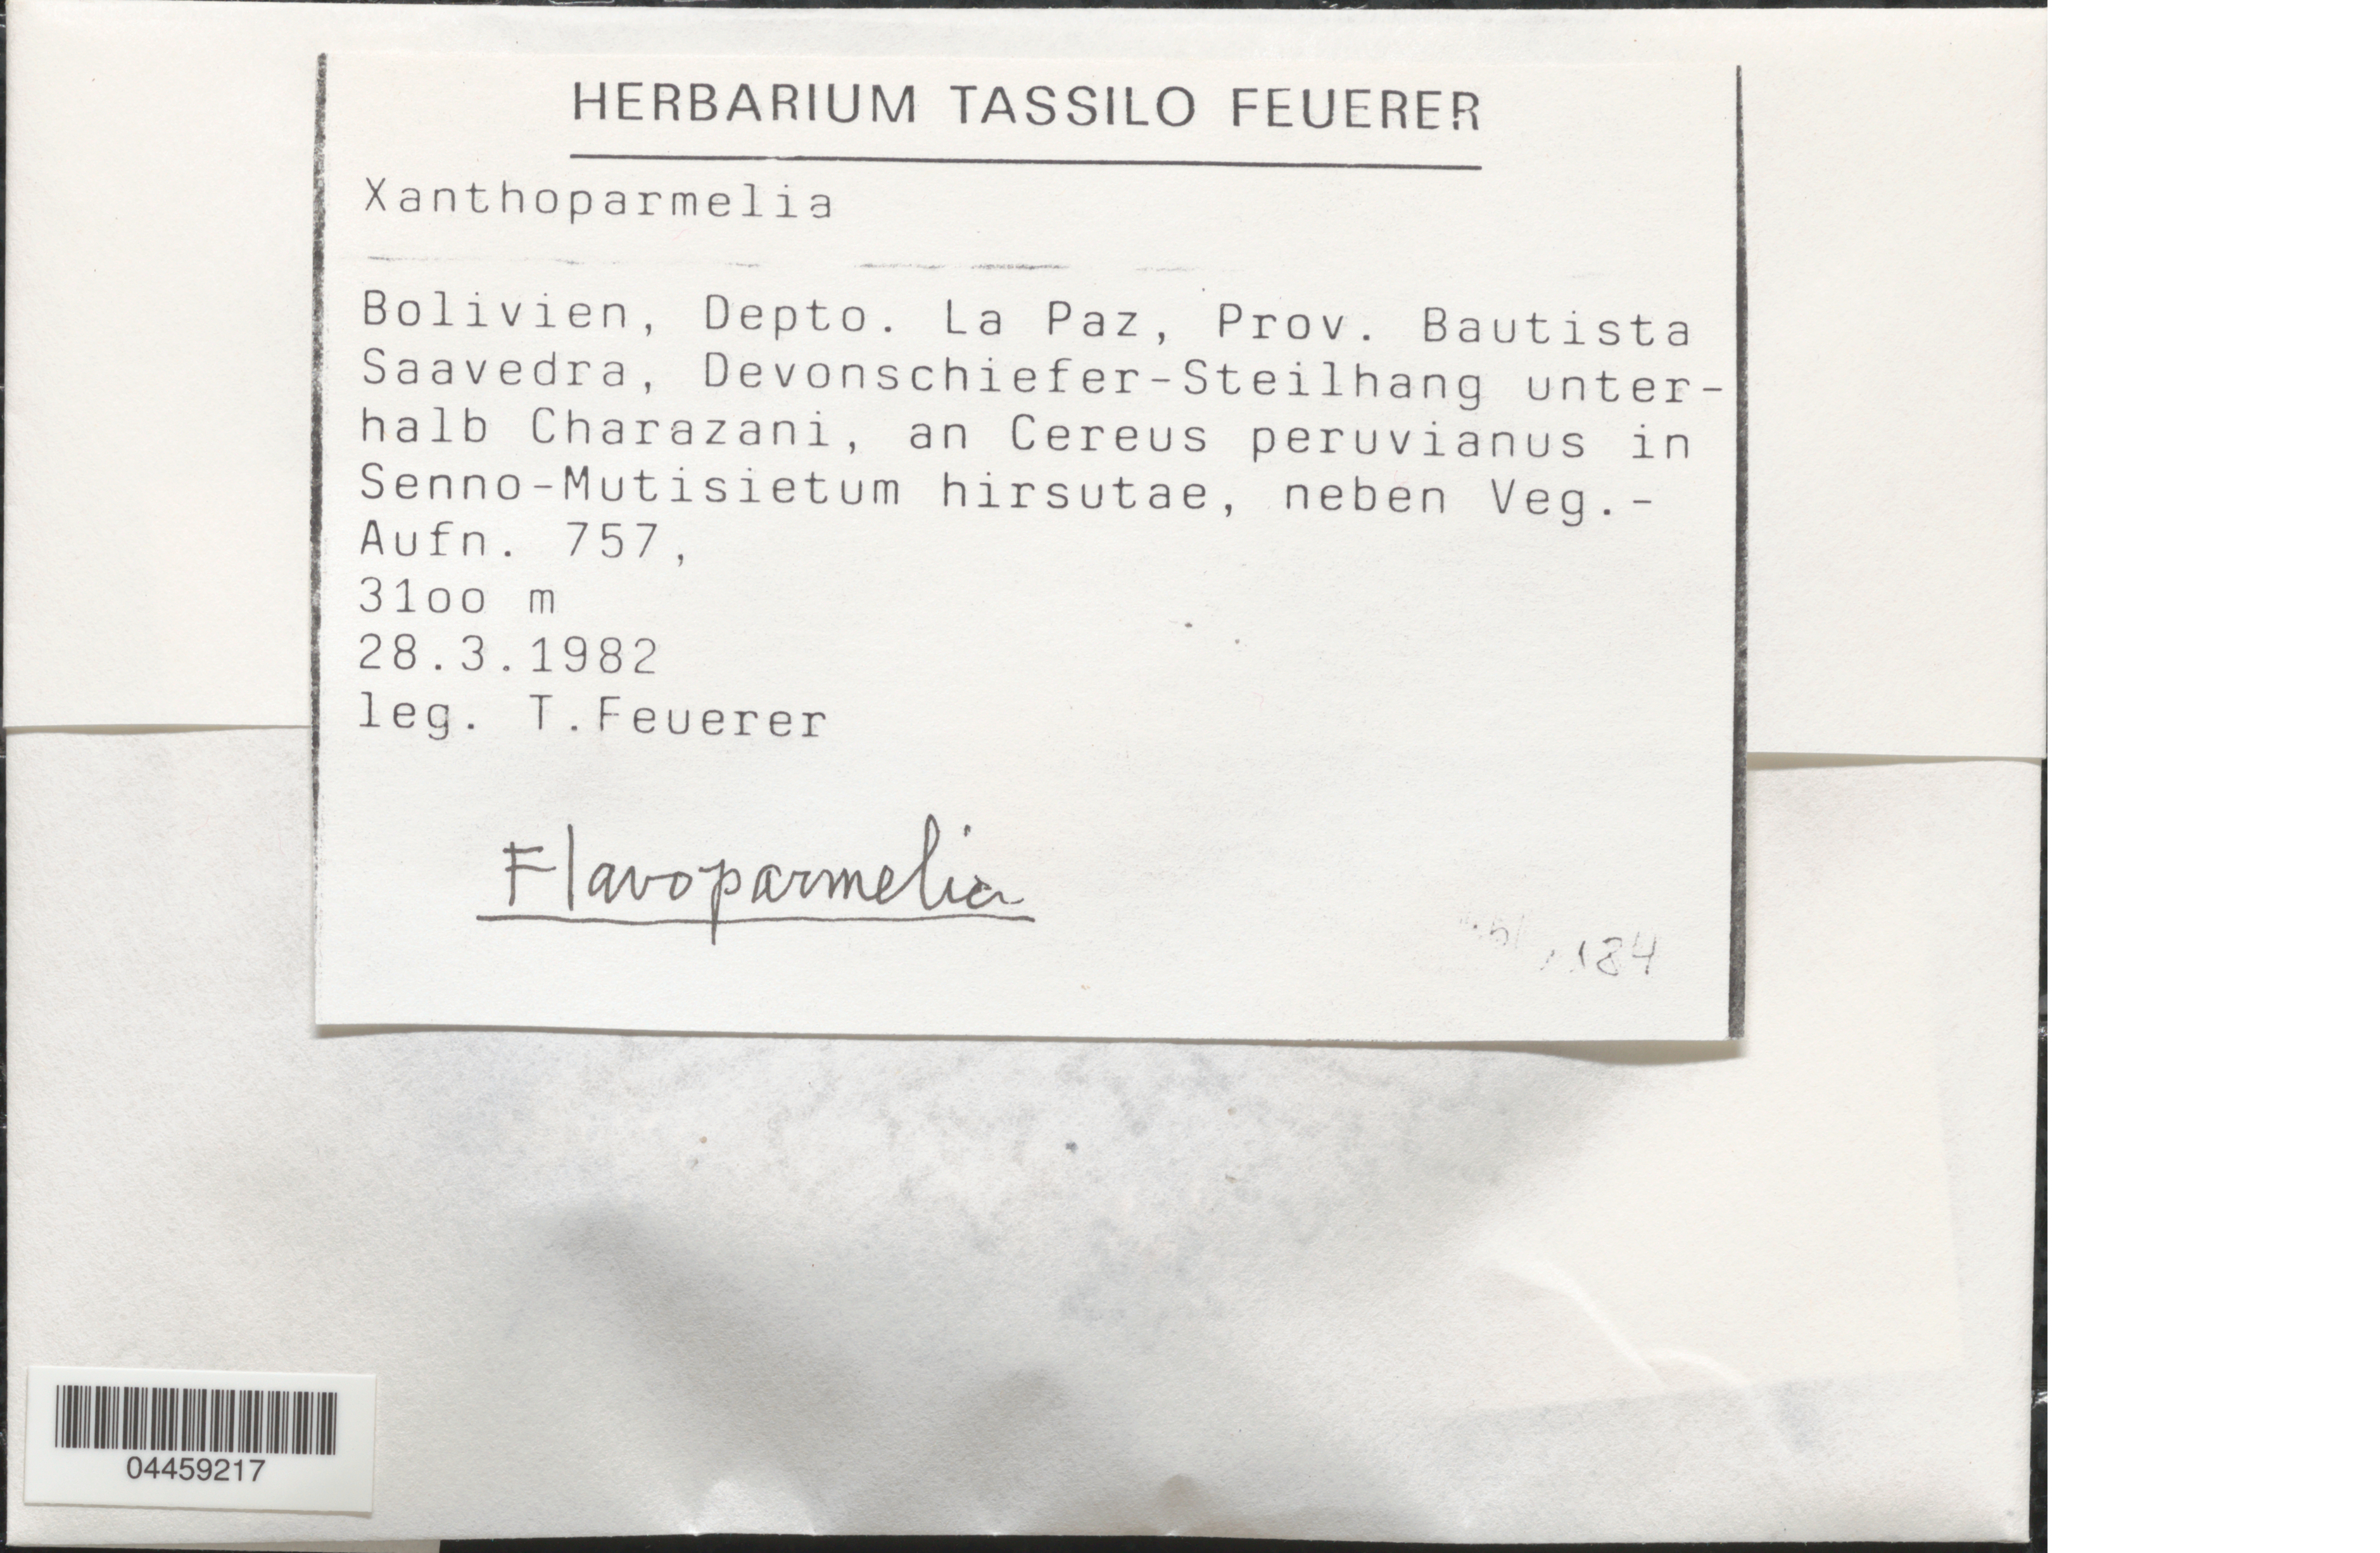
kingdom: Fungi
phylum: Ascomycota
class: Lecanoromycetes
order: Lecanorales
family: Parmeliaceae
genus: Flavoparmelia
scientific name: Flavoparmelia sp.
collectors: T. Feuerer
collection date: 1982-03-28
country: Bolivia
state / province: La Paz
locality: Bolivien. Depto. La Paz, Prov. Bautista Saavedra, Devonschiefer-Steilhang unterhalb Charazani, an Cereus peruvianus in Senno-Mutisietum hirsutae, neben Veg.- Aufn. 757.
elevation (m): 3100